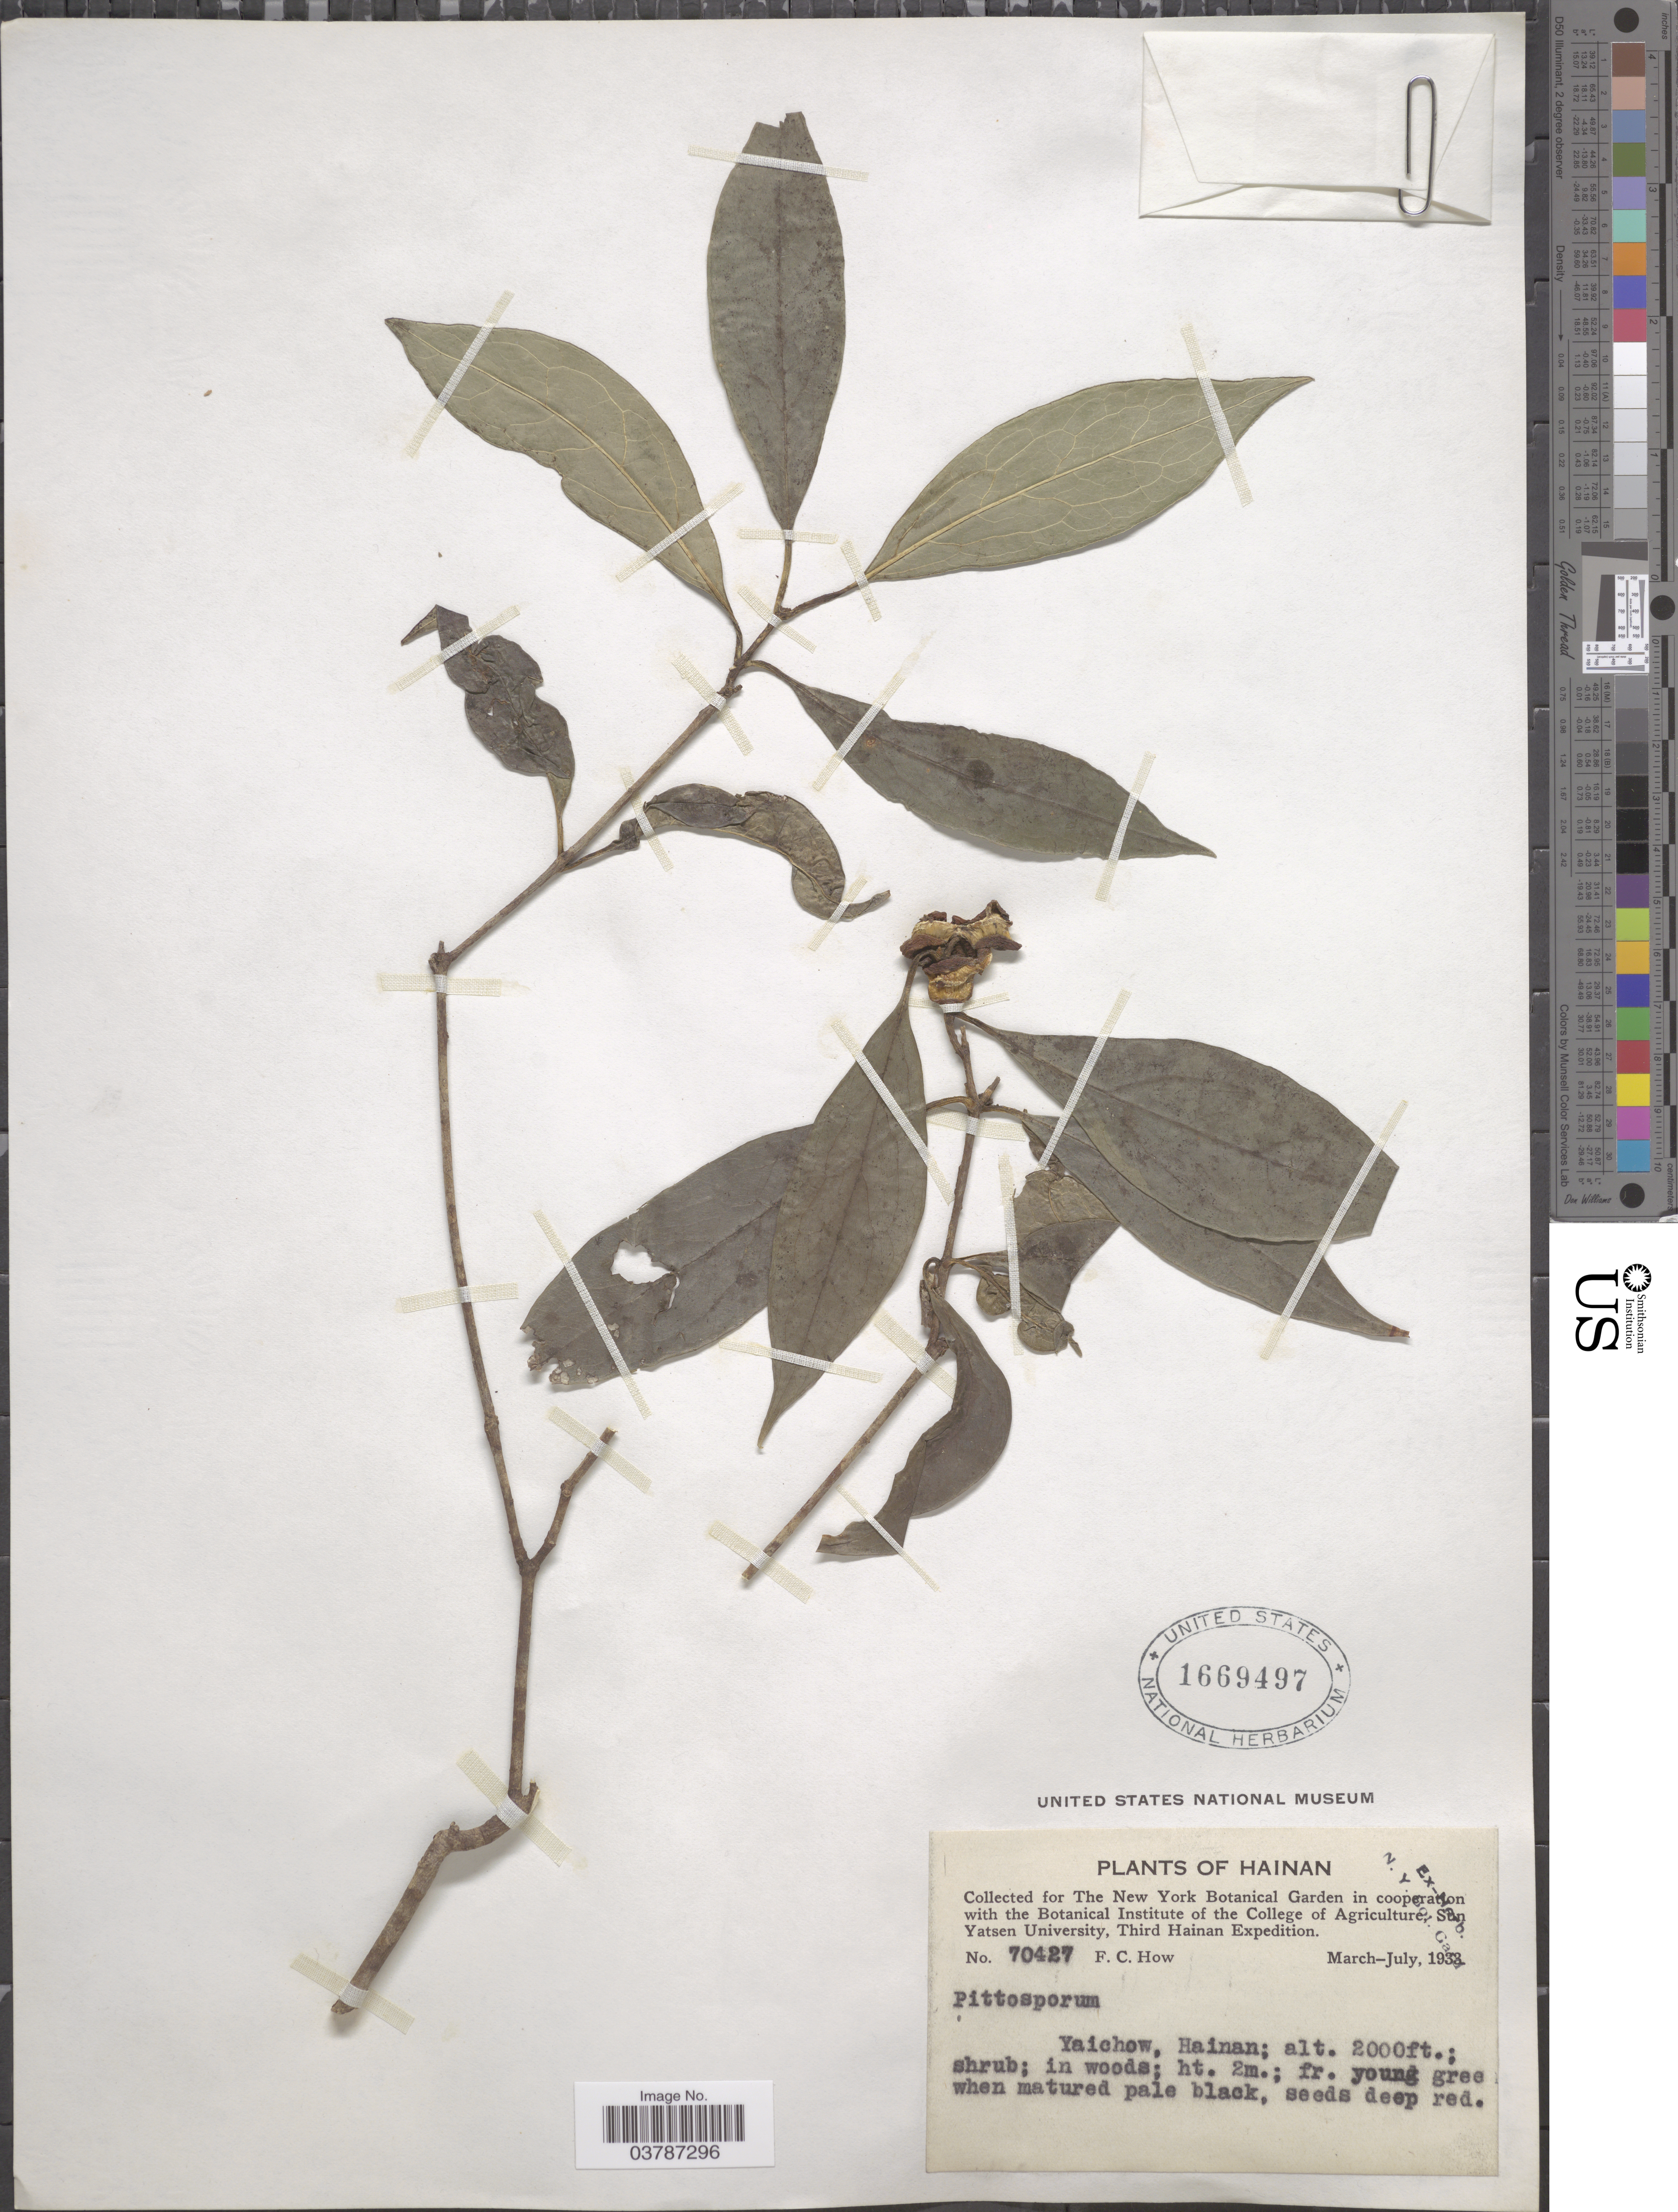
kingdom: Plantae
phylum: Tracheophyta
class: Magnoliopsida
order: Apiales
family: Pittosporaceae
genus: Pittosporum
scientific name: Pittosporum sp.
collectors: F. C. How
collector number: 70427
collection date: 1933-03/1933-07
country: China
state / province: Hainan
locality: Yaichow.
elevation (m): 610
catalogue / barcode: US 1669497